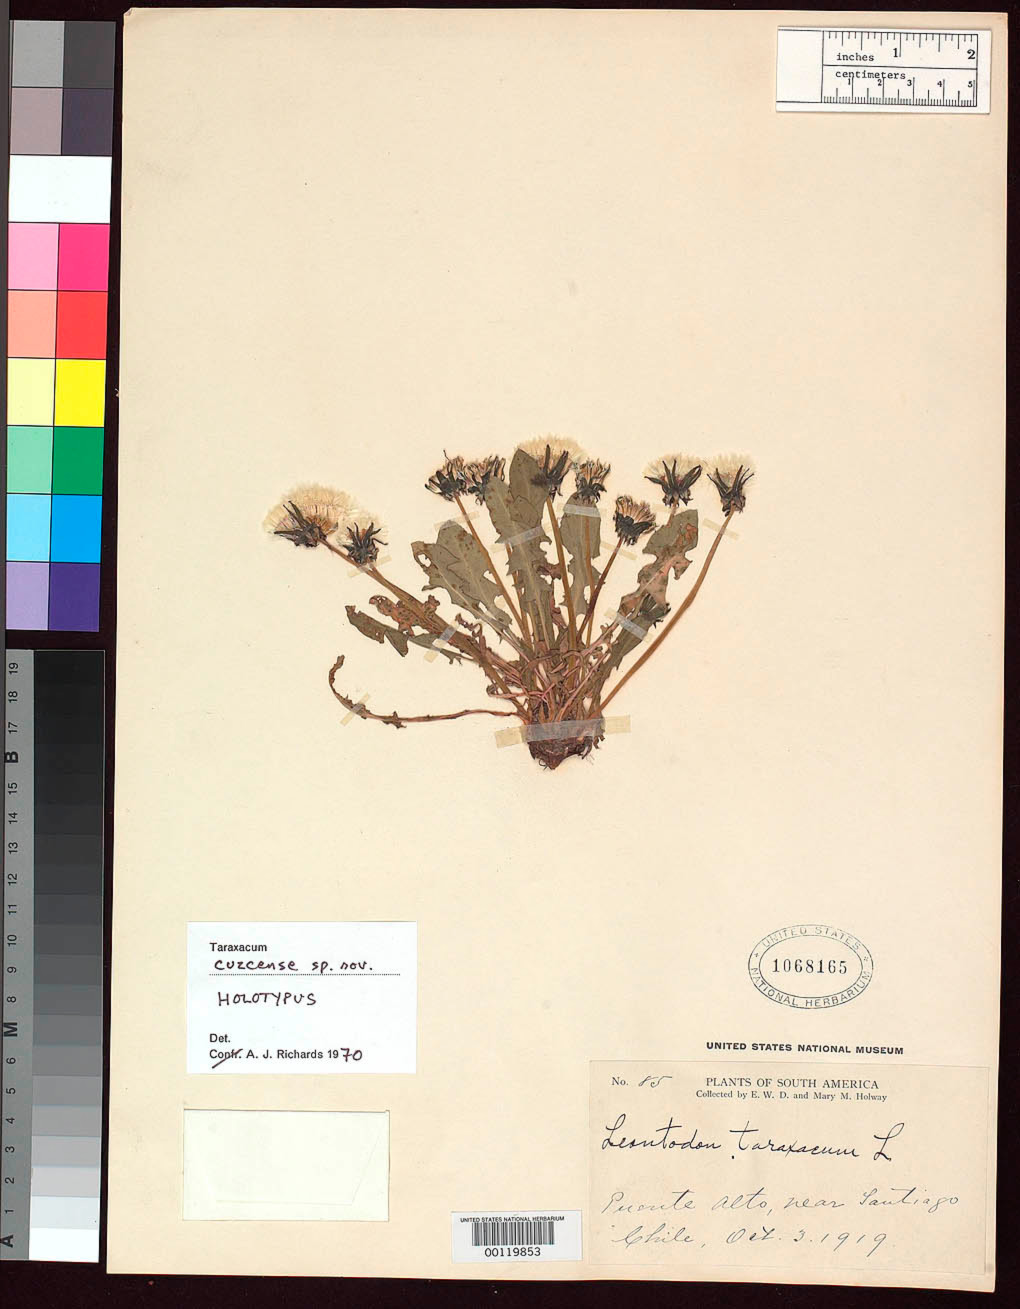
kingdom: Plantae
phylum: Tracheophyta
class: Magnoliopsida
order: Asterales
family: Asteraceae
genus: Taraxacum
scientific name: Taraxacum cuzcense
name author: A.J. Richards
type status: Holotype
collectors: E. W. D. Holway & M. M. Holway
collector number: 85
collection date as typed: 03 Oct 1919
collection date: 1919-10-03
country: Chile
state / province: Región Metropolitana (RM)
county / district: Santiago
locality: Puente Alto, near Santiago.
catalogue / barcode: US 1068165